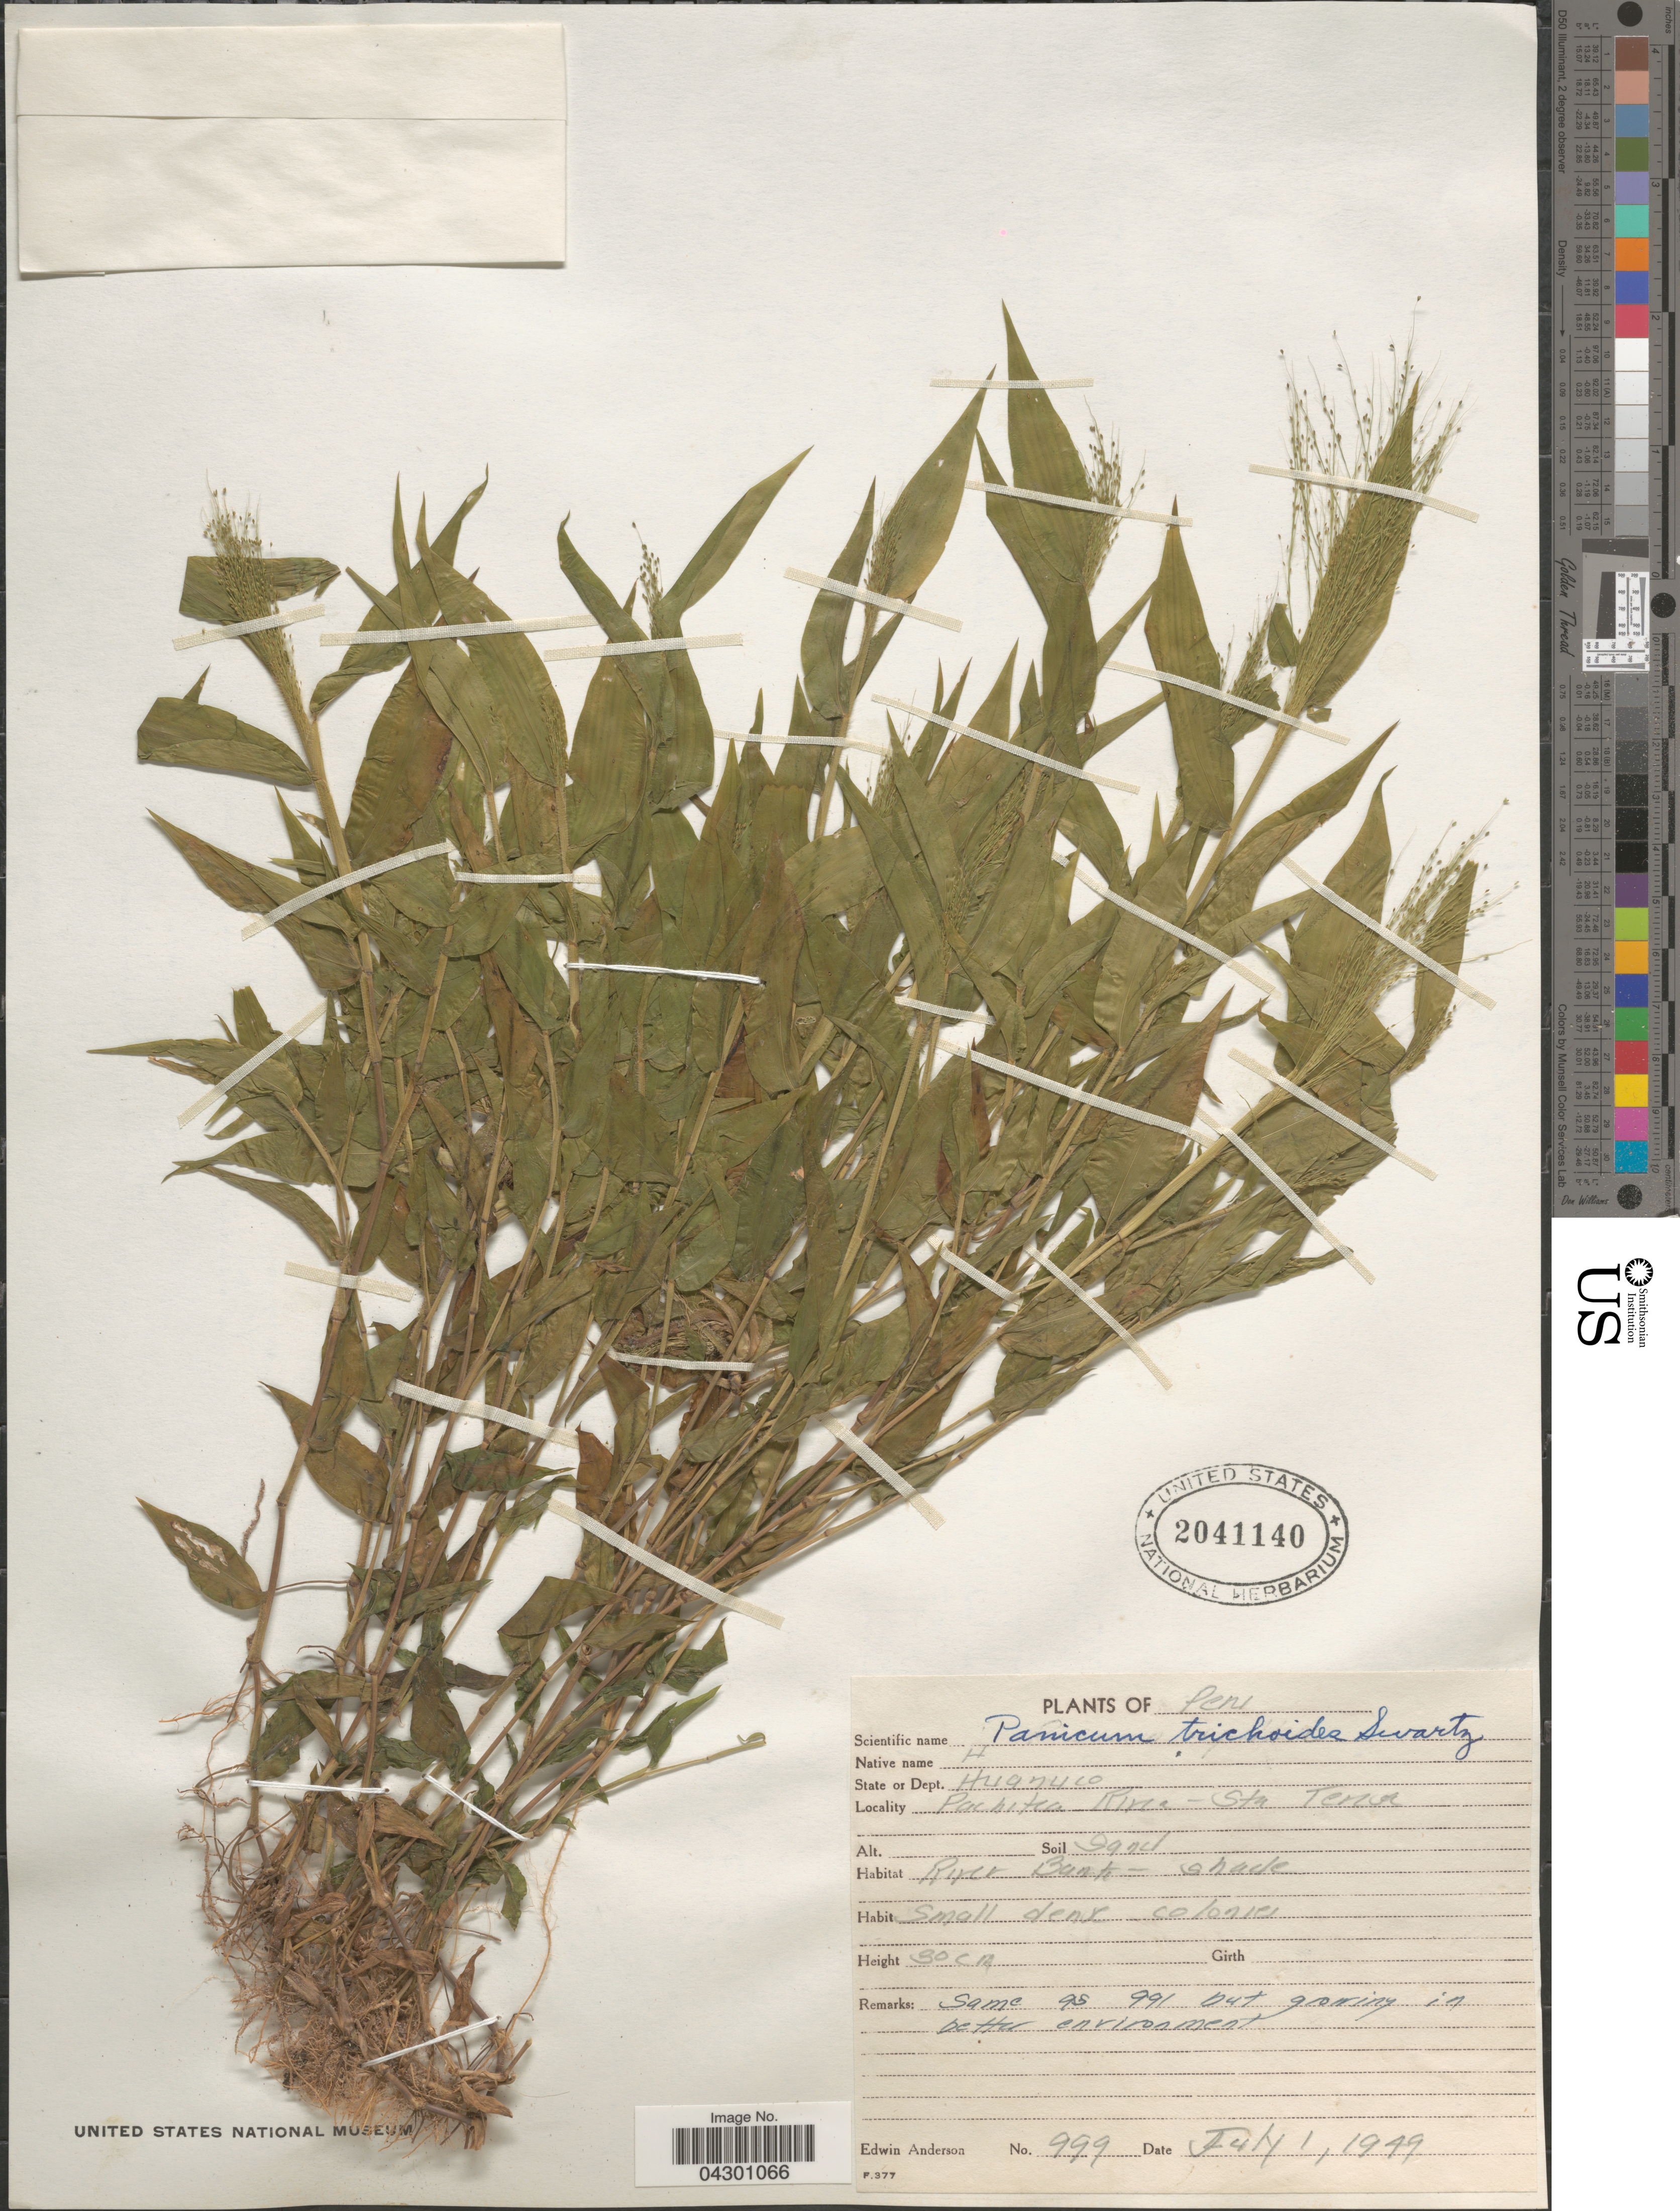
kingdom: Plantae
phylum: Tracheophyta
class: Liliopsida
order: Poales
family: Poaceae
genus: Panicum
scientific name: Panicum trichoides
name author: Sw.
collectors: E. Anderson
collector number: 999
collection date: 1949-07-01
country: Peru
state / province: Huánuco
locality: State or Dept. Huanuco. Pachitea River - Sta Teresa.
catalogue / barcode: US 2041140